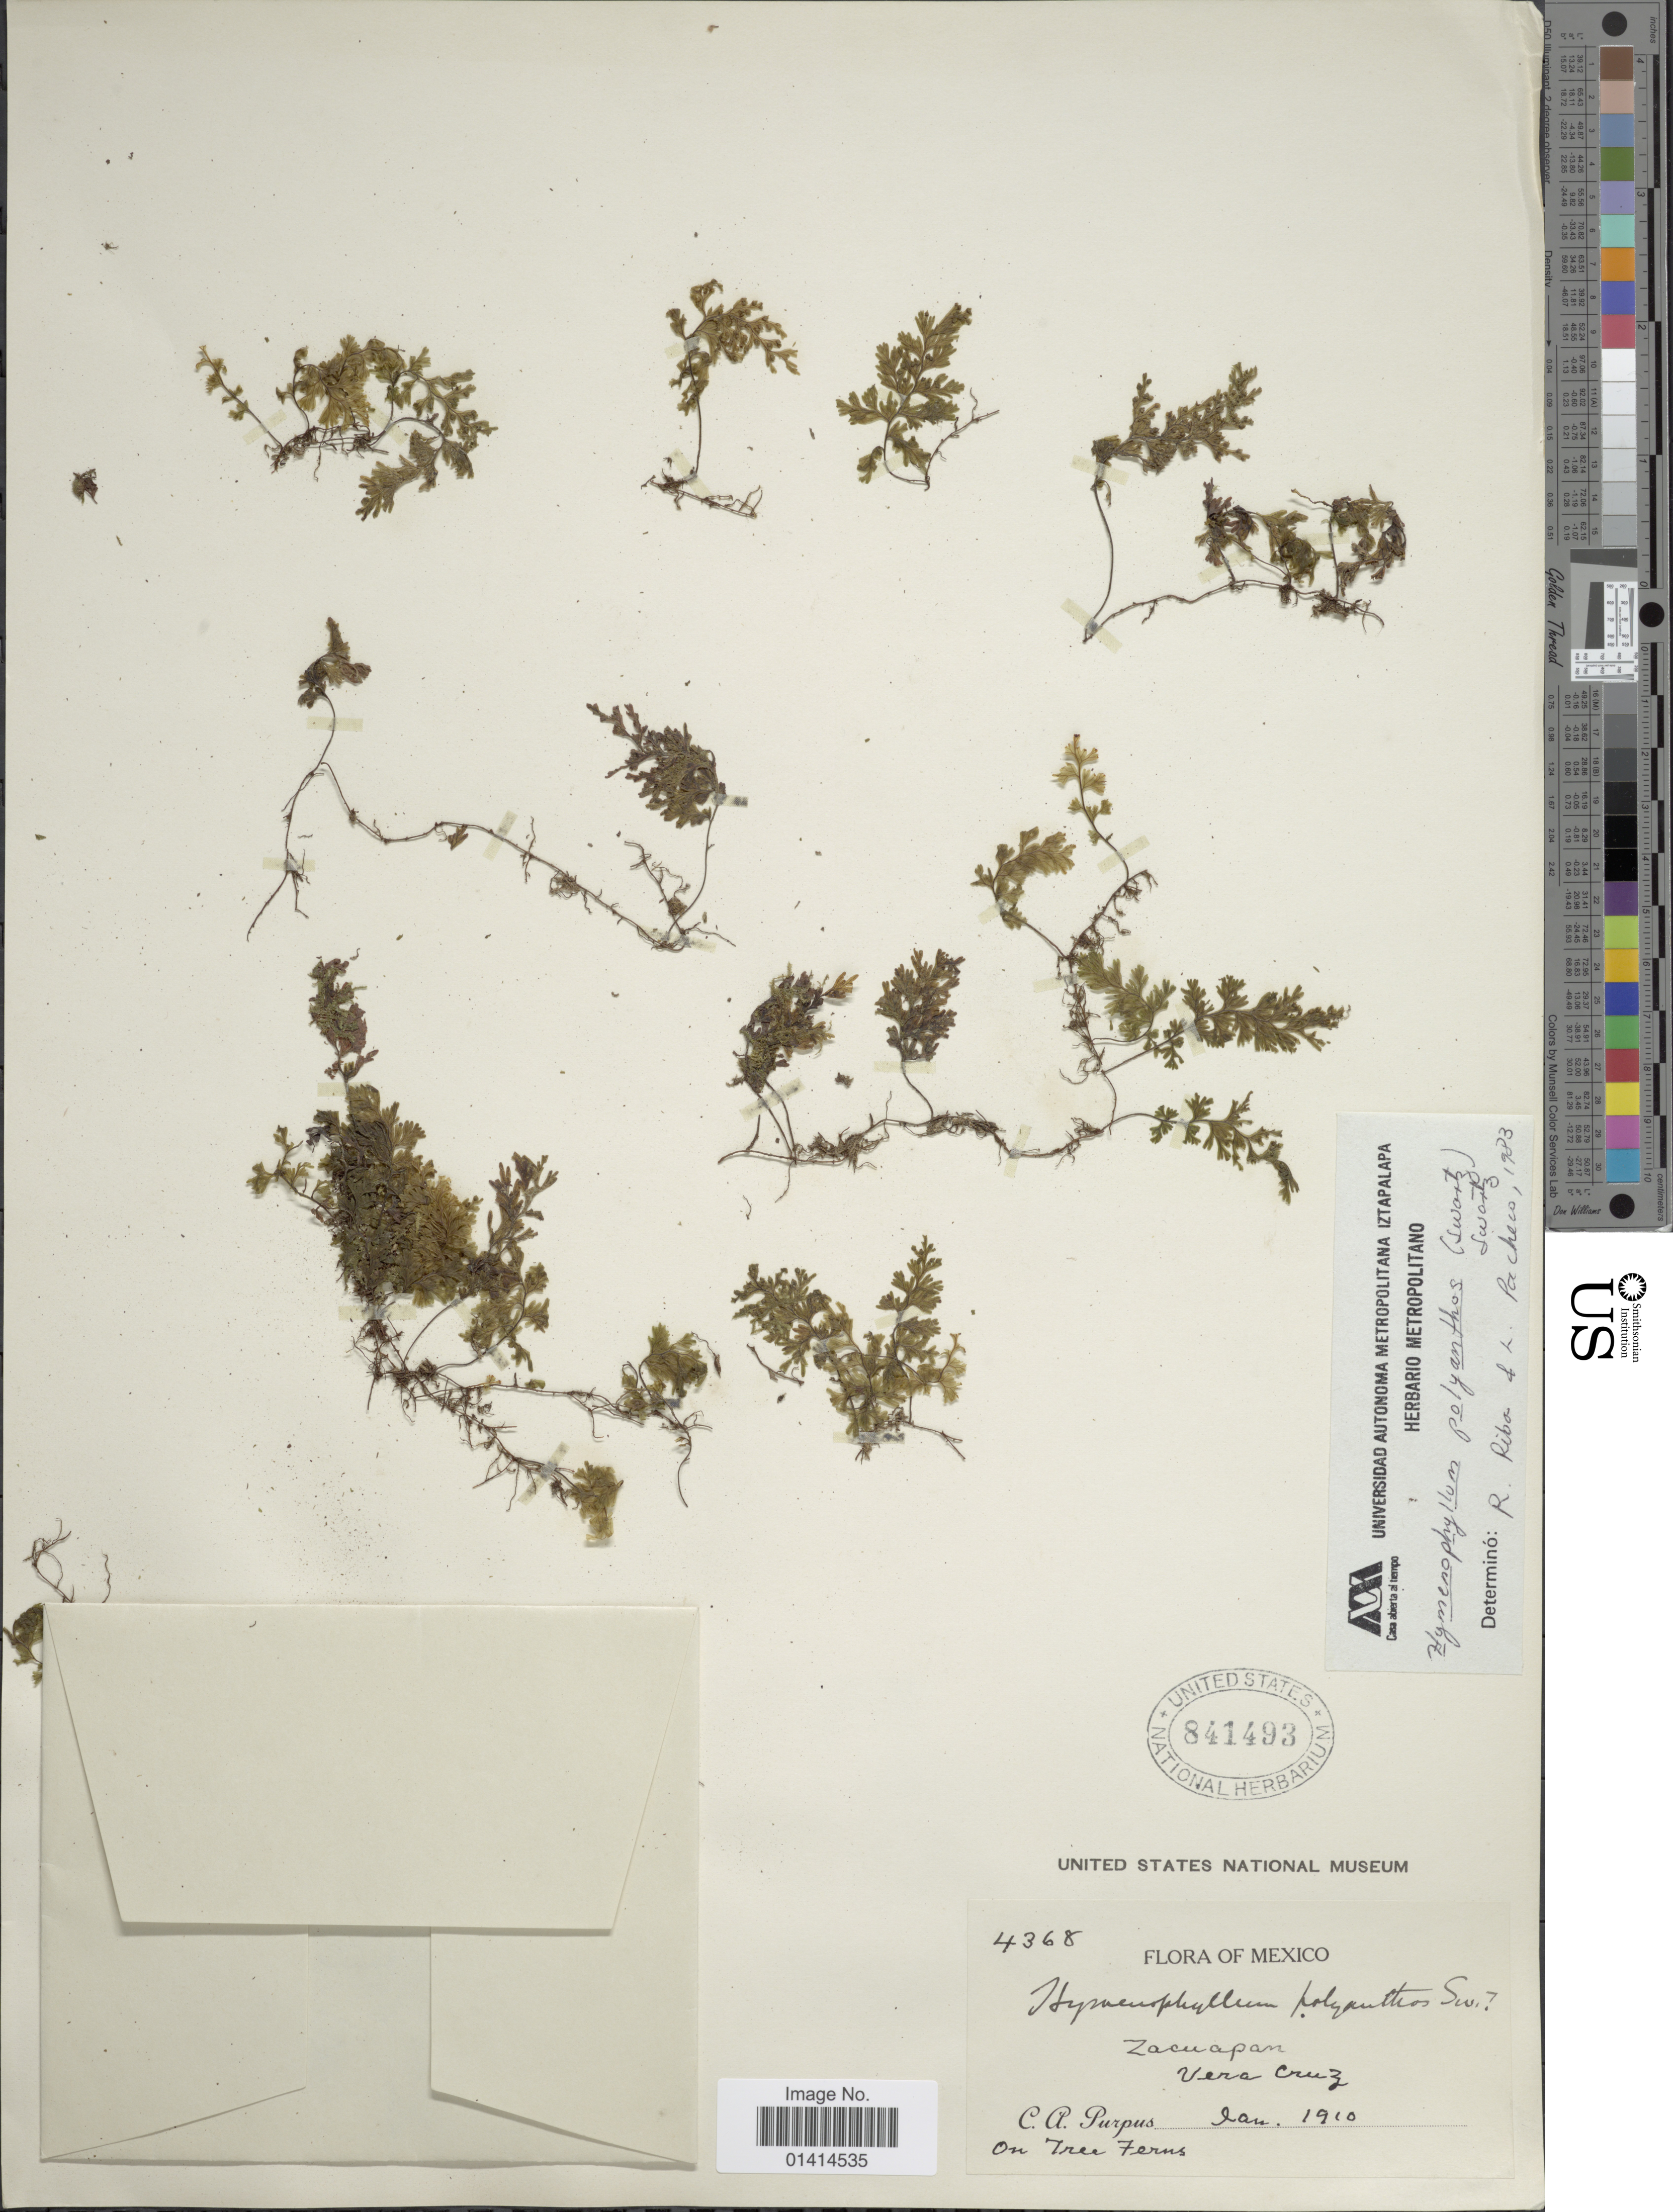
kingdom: Plantae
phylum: Tracheophyta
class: Polypodiopsida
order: Hymenophyllales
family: Hymenophyllaceae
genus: Hymenophyllum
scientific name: Hymenophyllum polyanthos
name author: (Sw.) Sw.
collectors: C. A. Purpus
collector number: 4368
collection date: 1910-01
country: Mexico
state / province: Veracruz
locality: Zacuapan, Vera Cruz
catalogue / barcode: US 841493